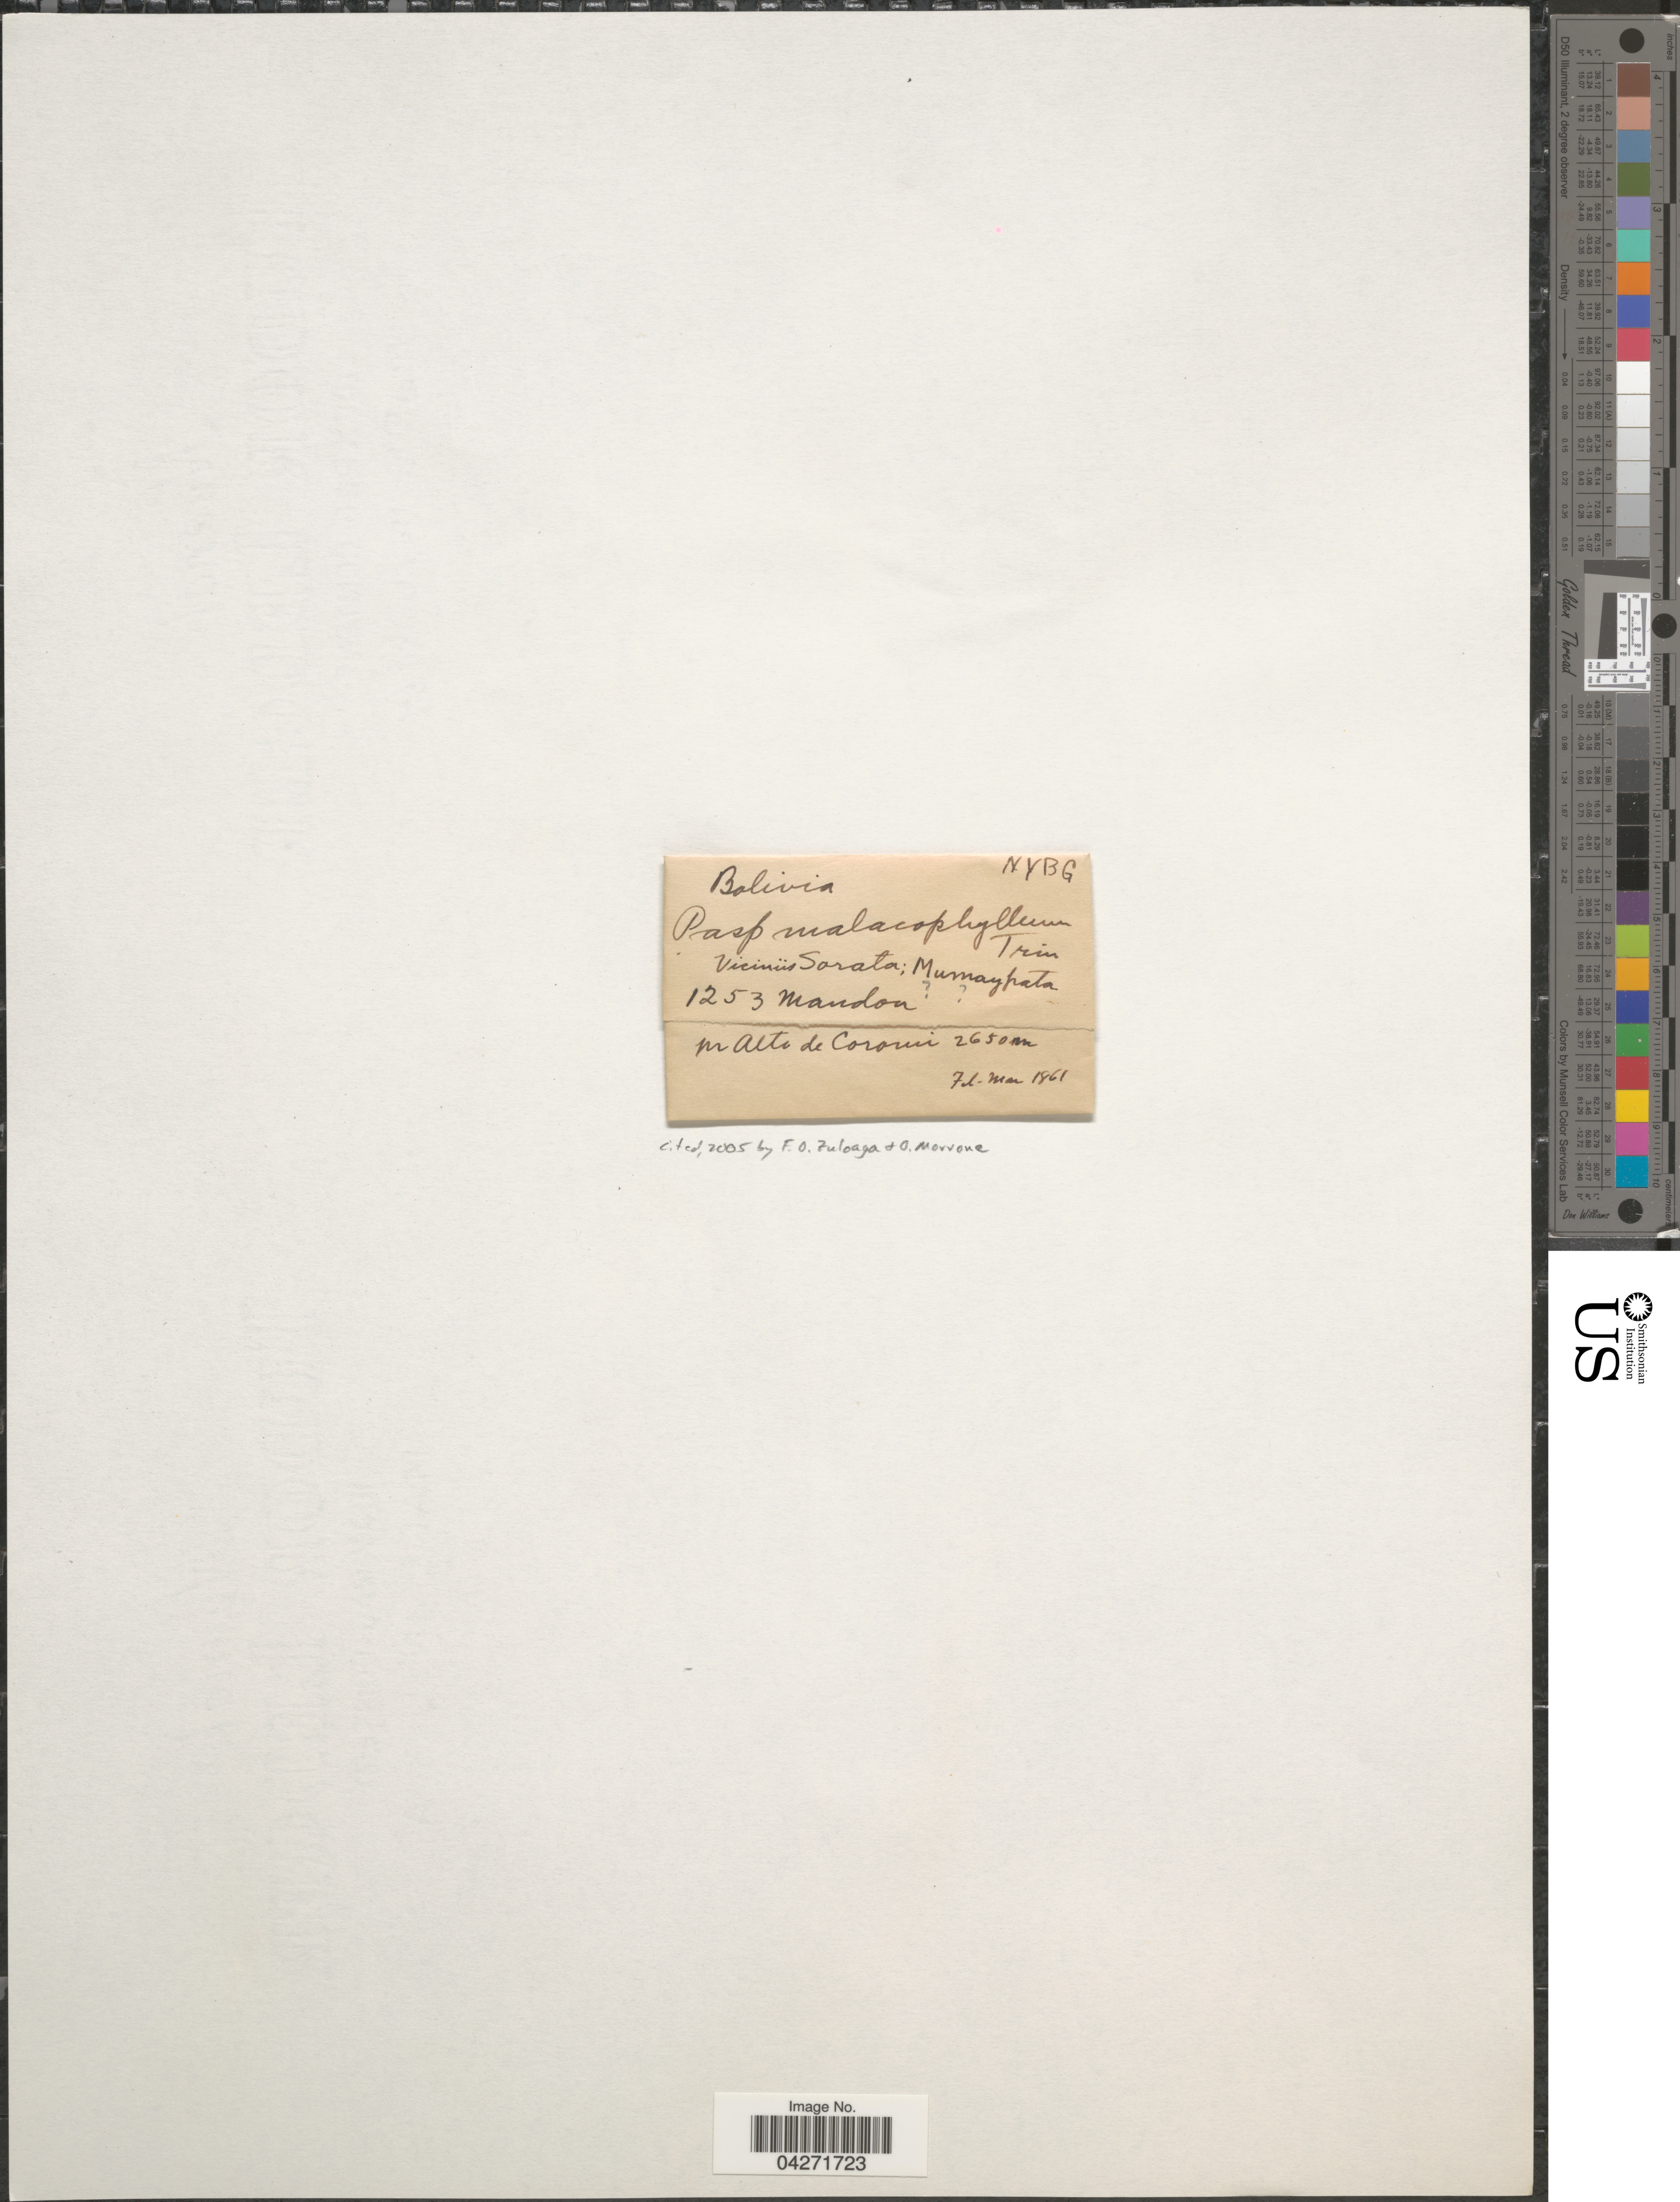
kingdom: Plantae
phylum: Tracheophyta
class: Liliopsida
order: Poales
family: Poaceae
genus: Paspalum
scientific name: Paspalum malacophyllum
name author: Trin.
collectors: Mandon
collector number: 1253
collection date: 1861-02/1861-03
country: Bolivia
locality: Vicinüs Sorata; Mumaypata. Pr Alto de Coromi.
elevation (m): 2650